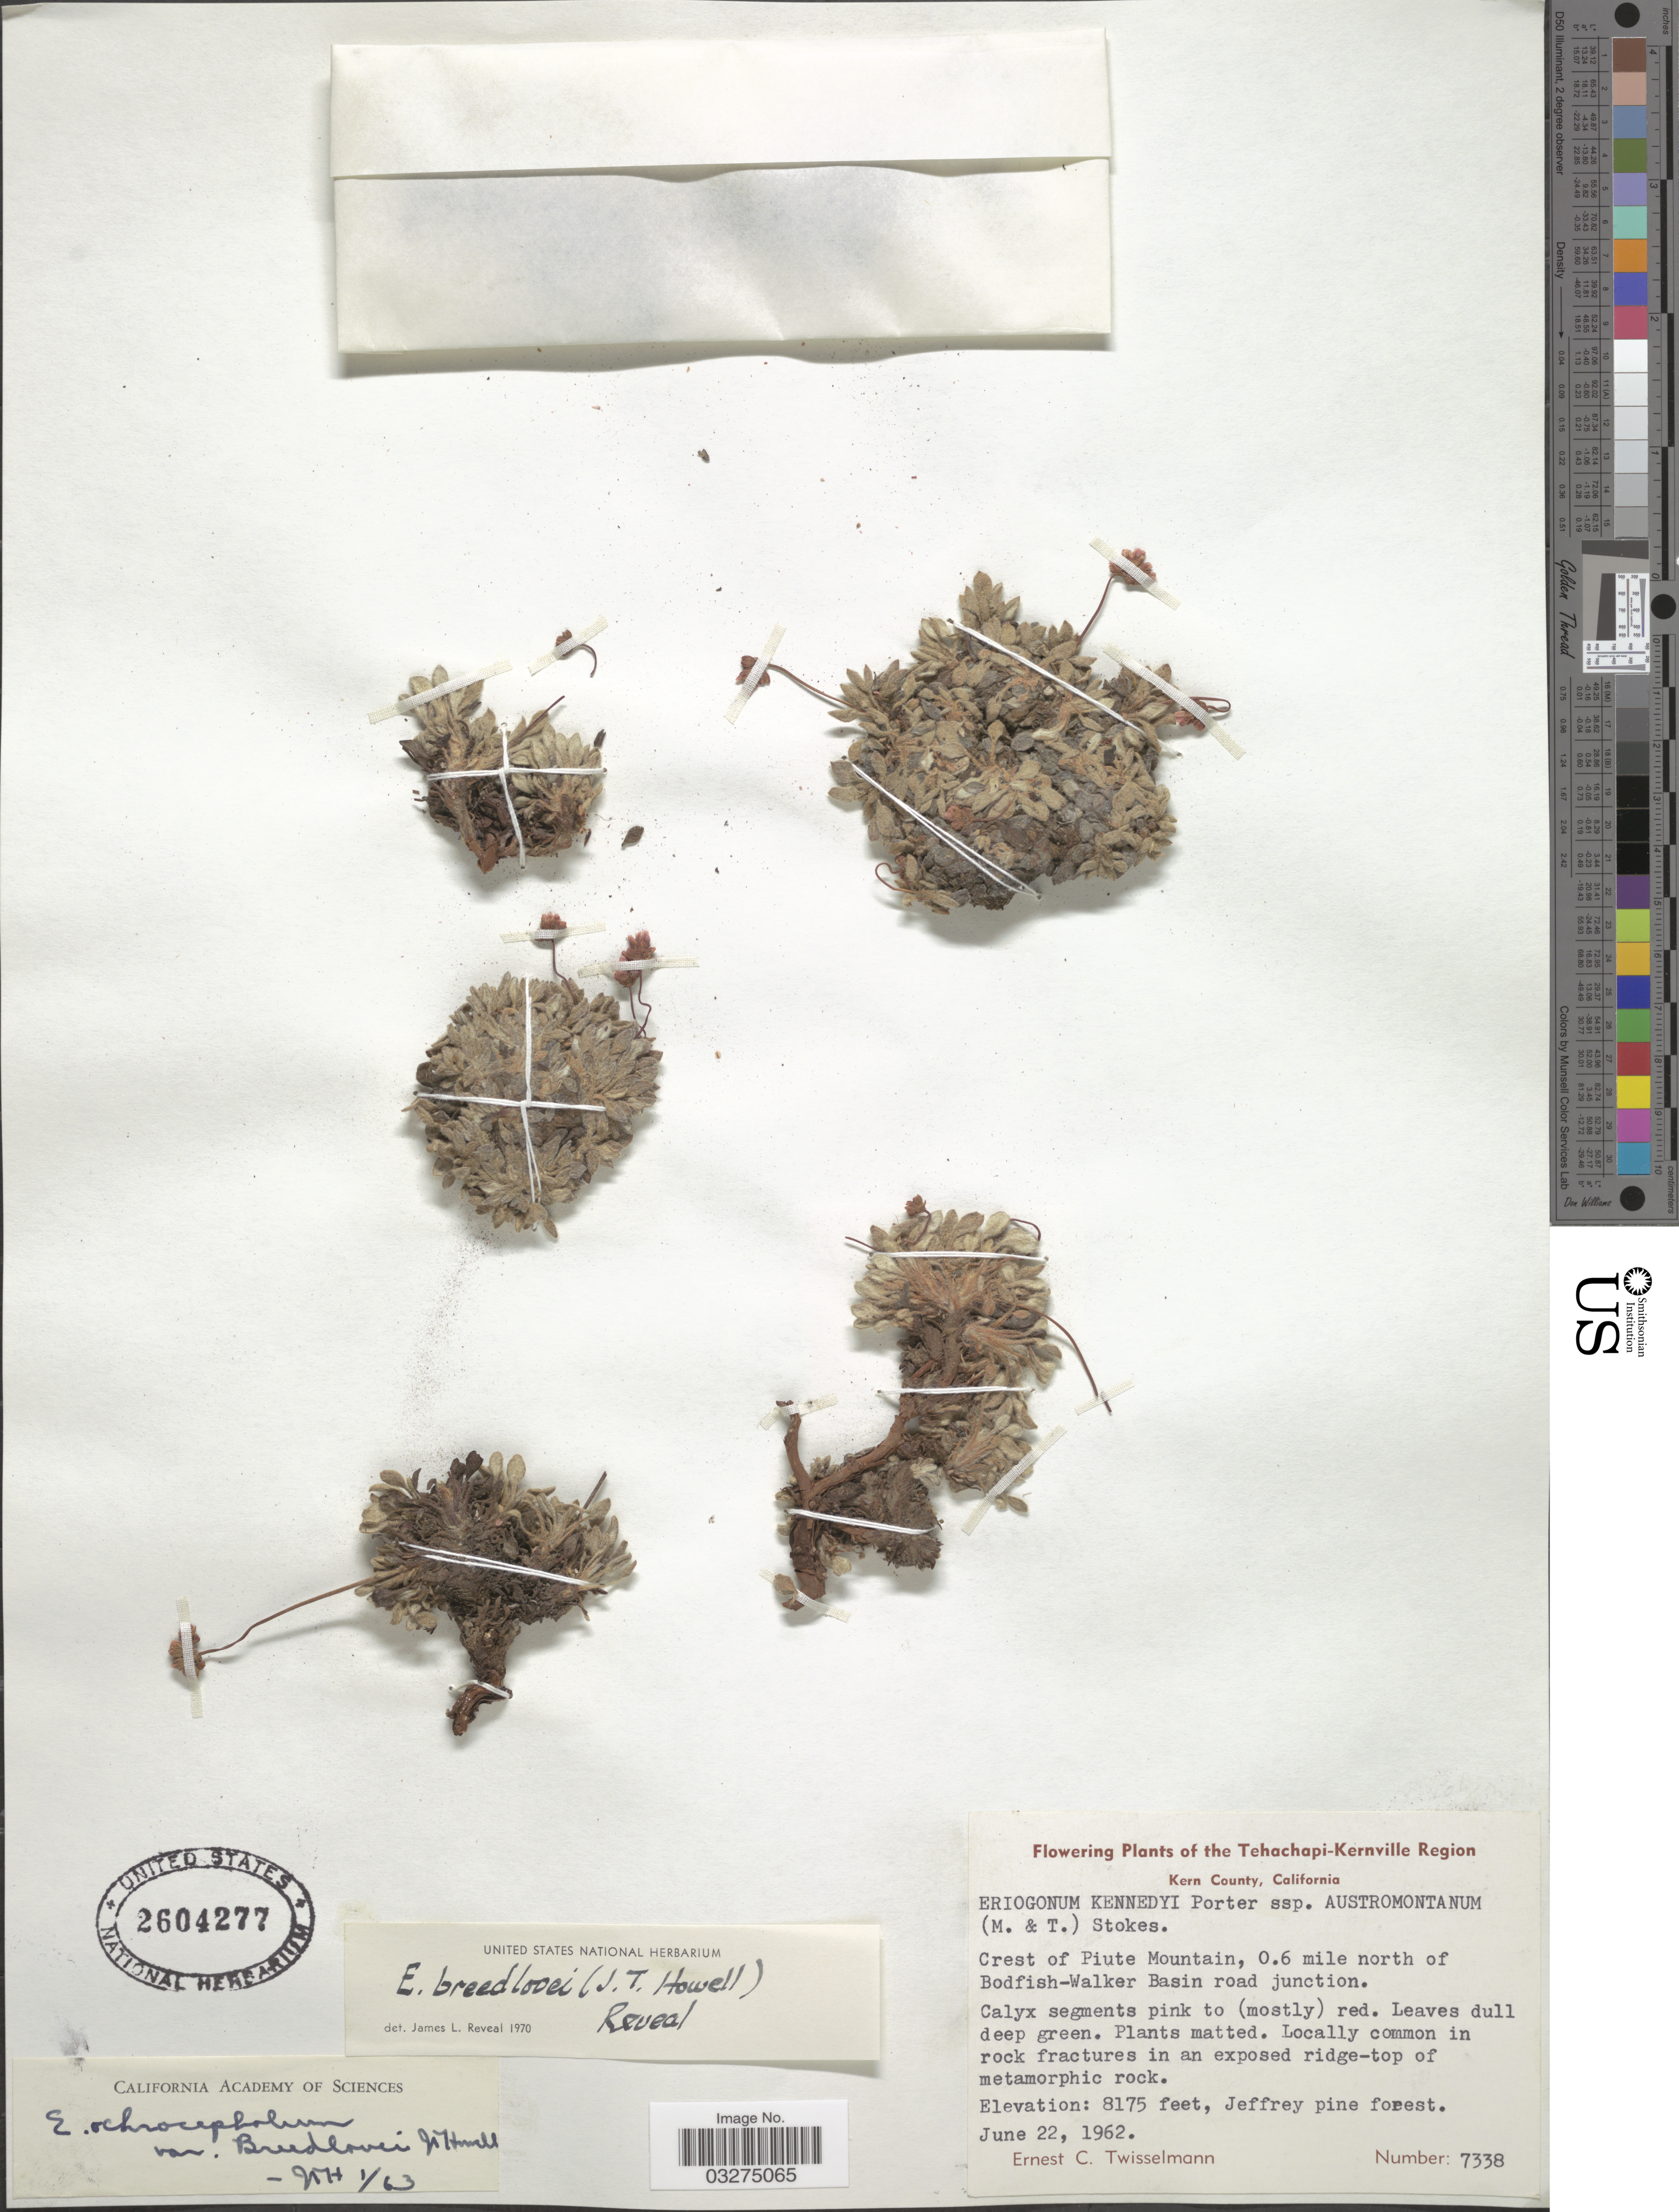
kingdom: Plantae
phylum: Tracheophyta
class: Magnoliopsida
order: Caryophyllales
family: Polygonaceae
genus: Eriogonum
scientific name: Eriogonum breedlovei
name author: (J.T. Howell) Reveal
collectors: E. Twisselmann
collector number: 7338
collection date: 1962-06-22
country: United States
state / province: California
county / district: Kern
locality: Tehachapi-Kernville Region. Kern County. Crest of Piute Mountain, 0.6 mile north of Bodfish-Walker Basin road junction. Jeffrey pine forest.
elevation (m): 2492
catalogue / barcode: US 2604277